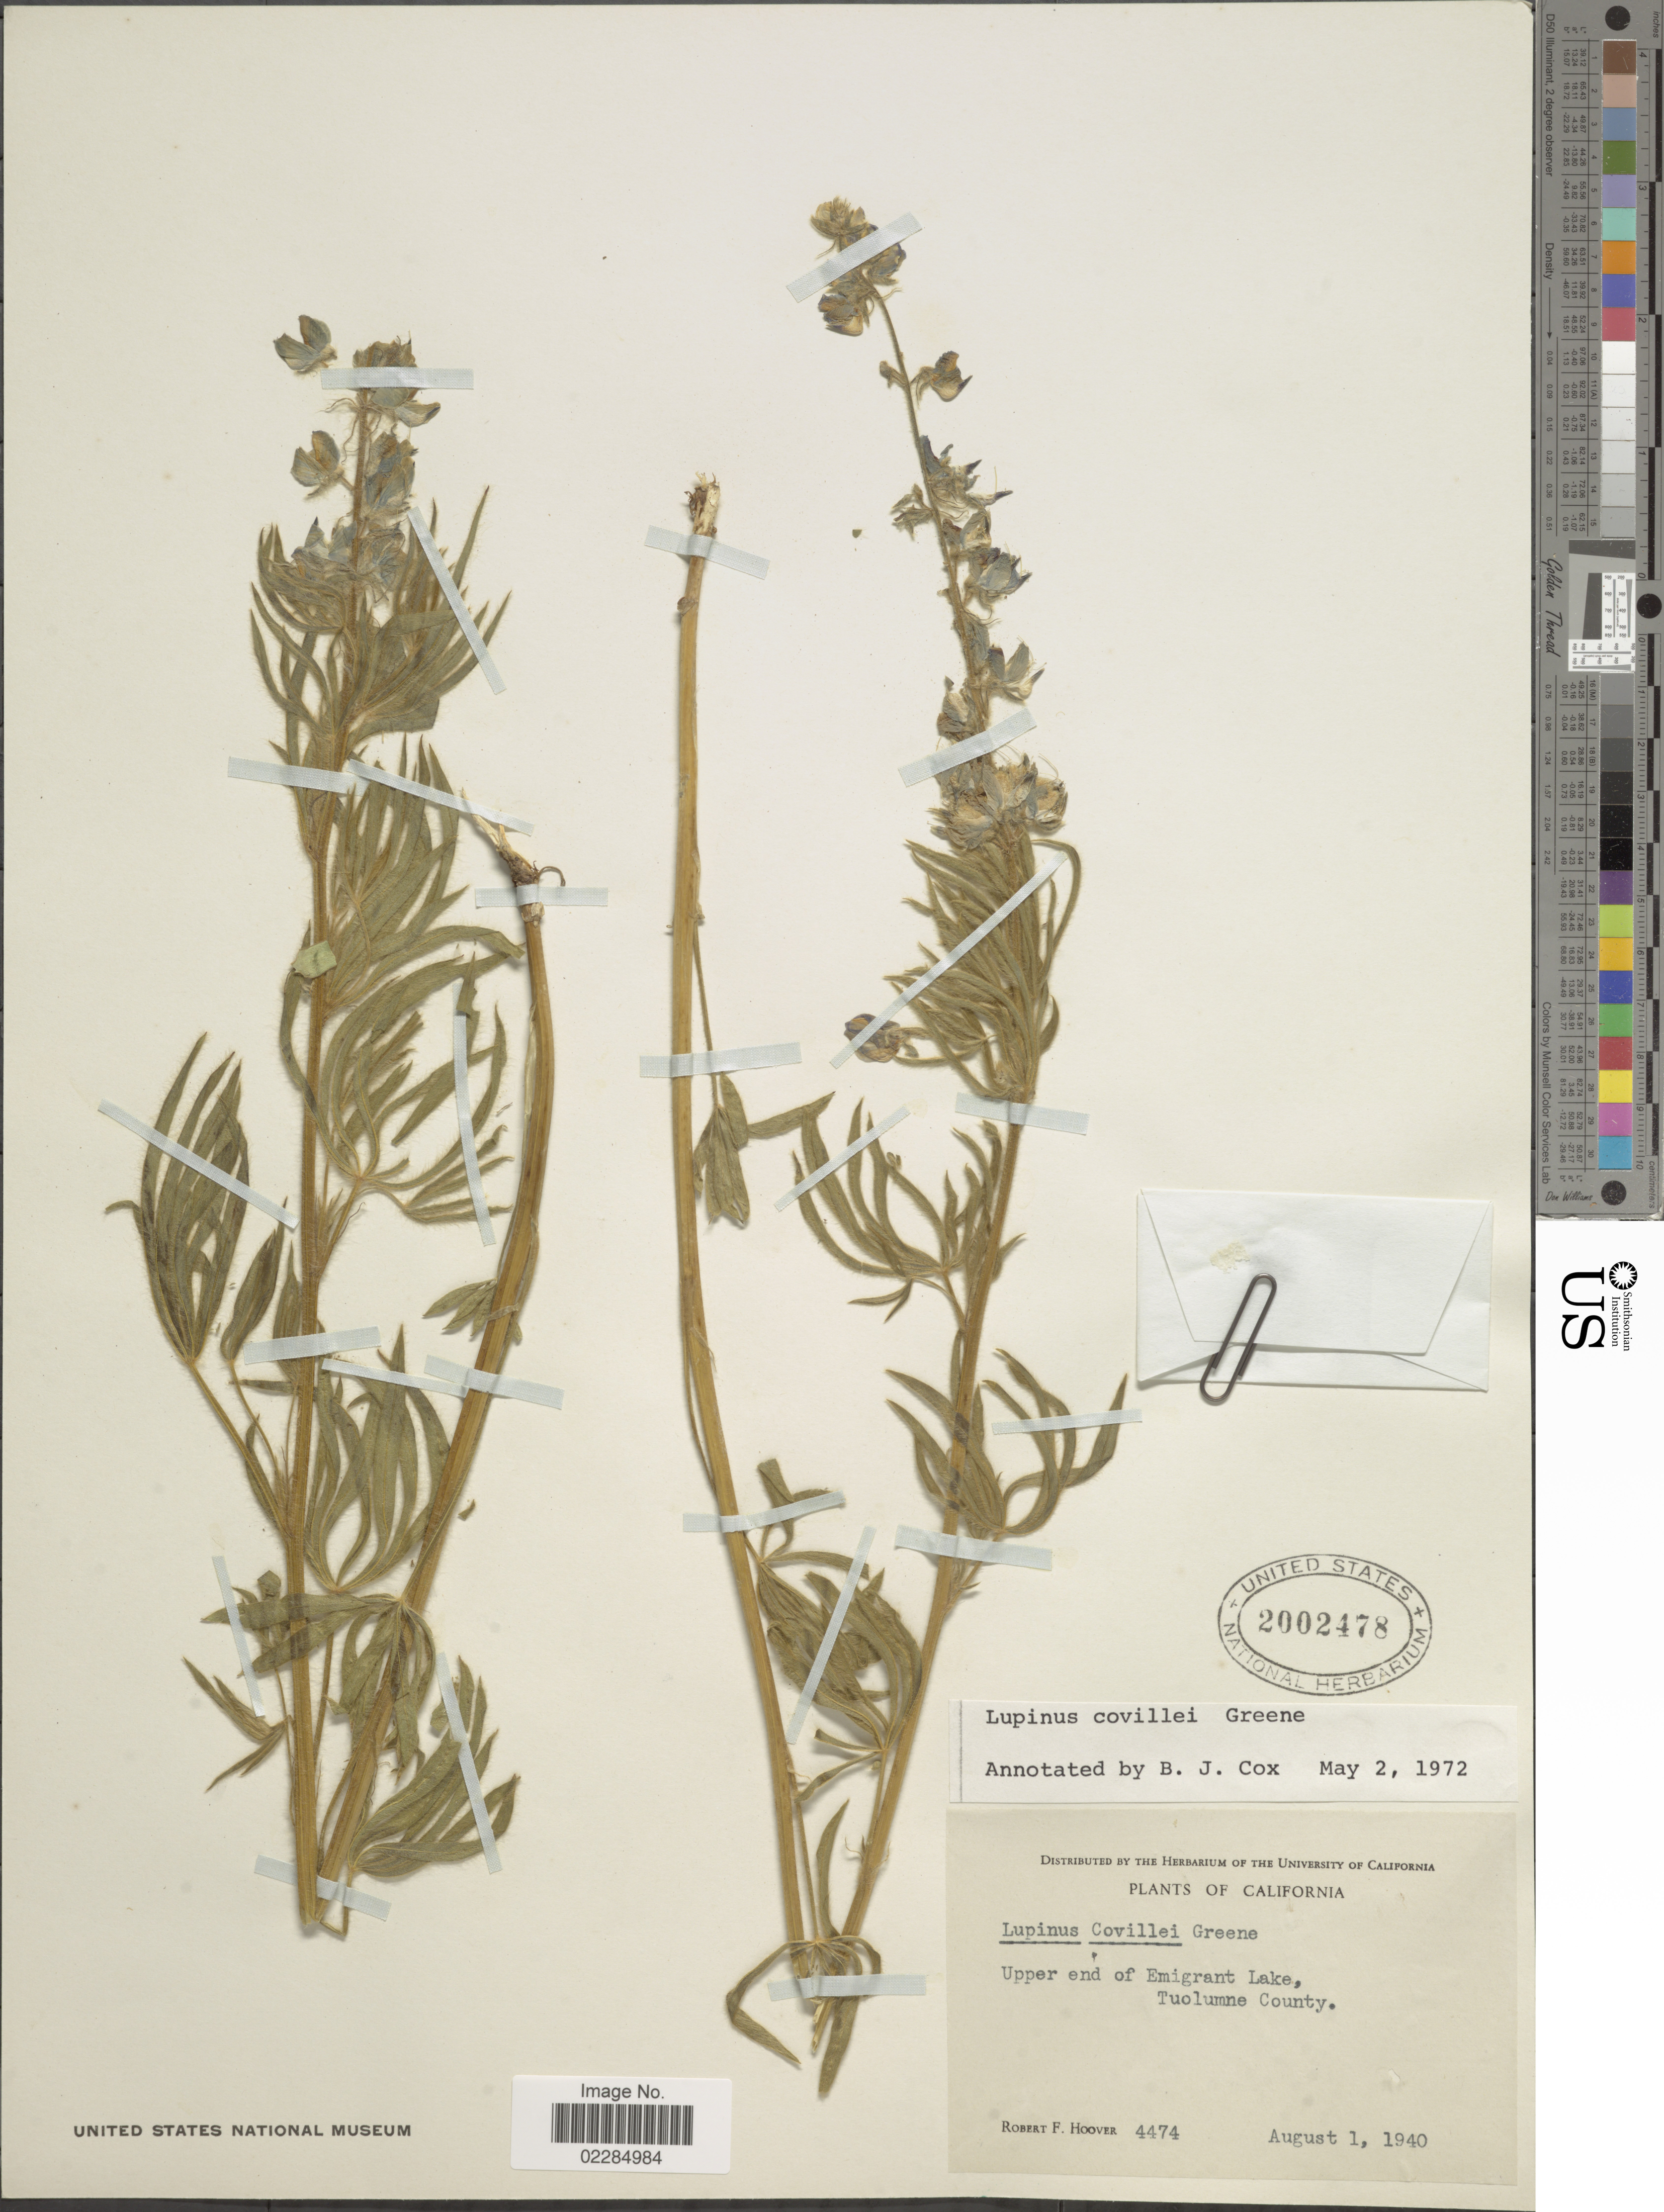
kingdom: Plantae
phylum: Tracheophyta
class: Magnoliopsida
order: Fabales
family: Fabaceae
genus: Lupinus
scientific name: Lupinus covillei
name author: Greene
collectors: R. F. Hoover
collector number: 4474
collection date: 1940-08-01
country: United States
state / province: California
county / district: Tuolumne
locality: Upper end of Emigrant Lake, Tuolumne County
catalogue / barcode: US 2002478